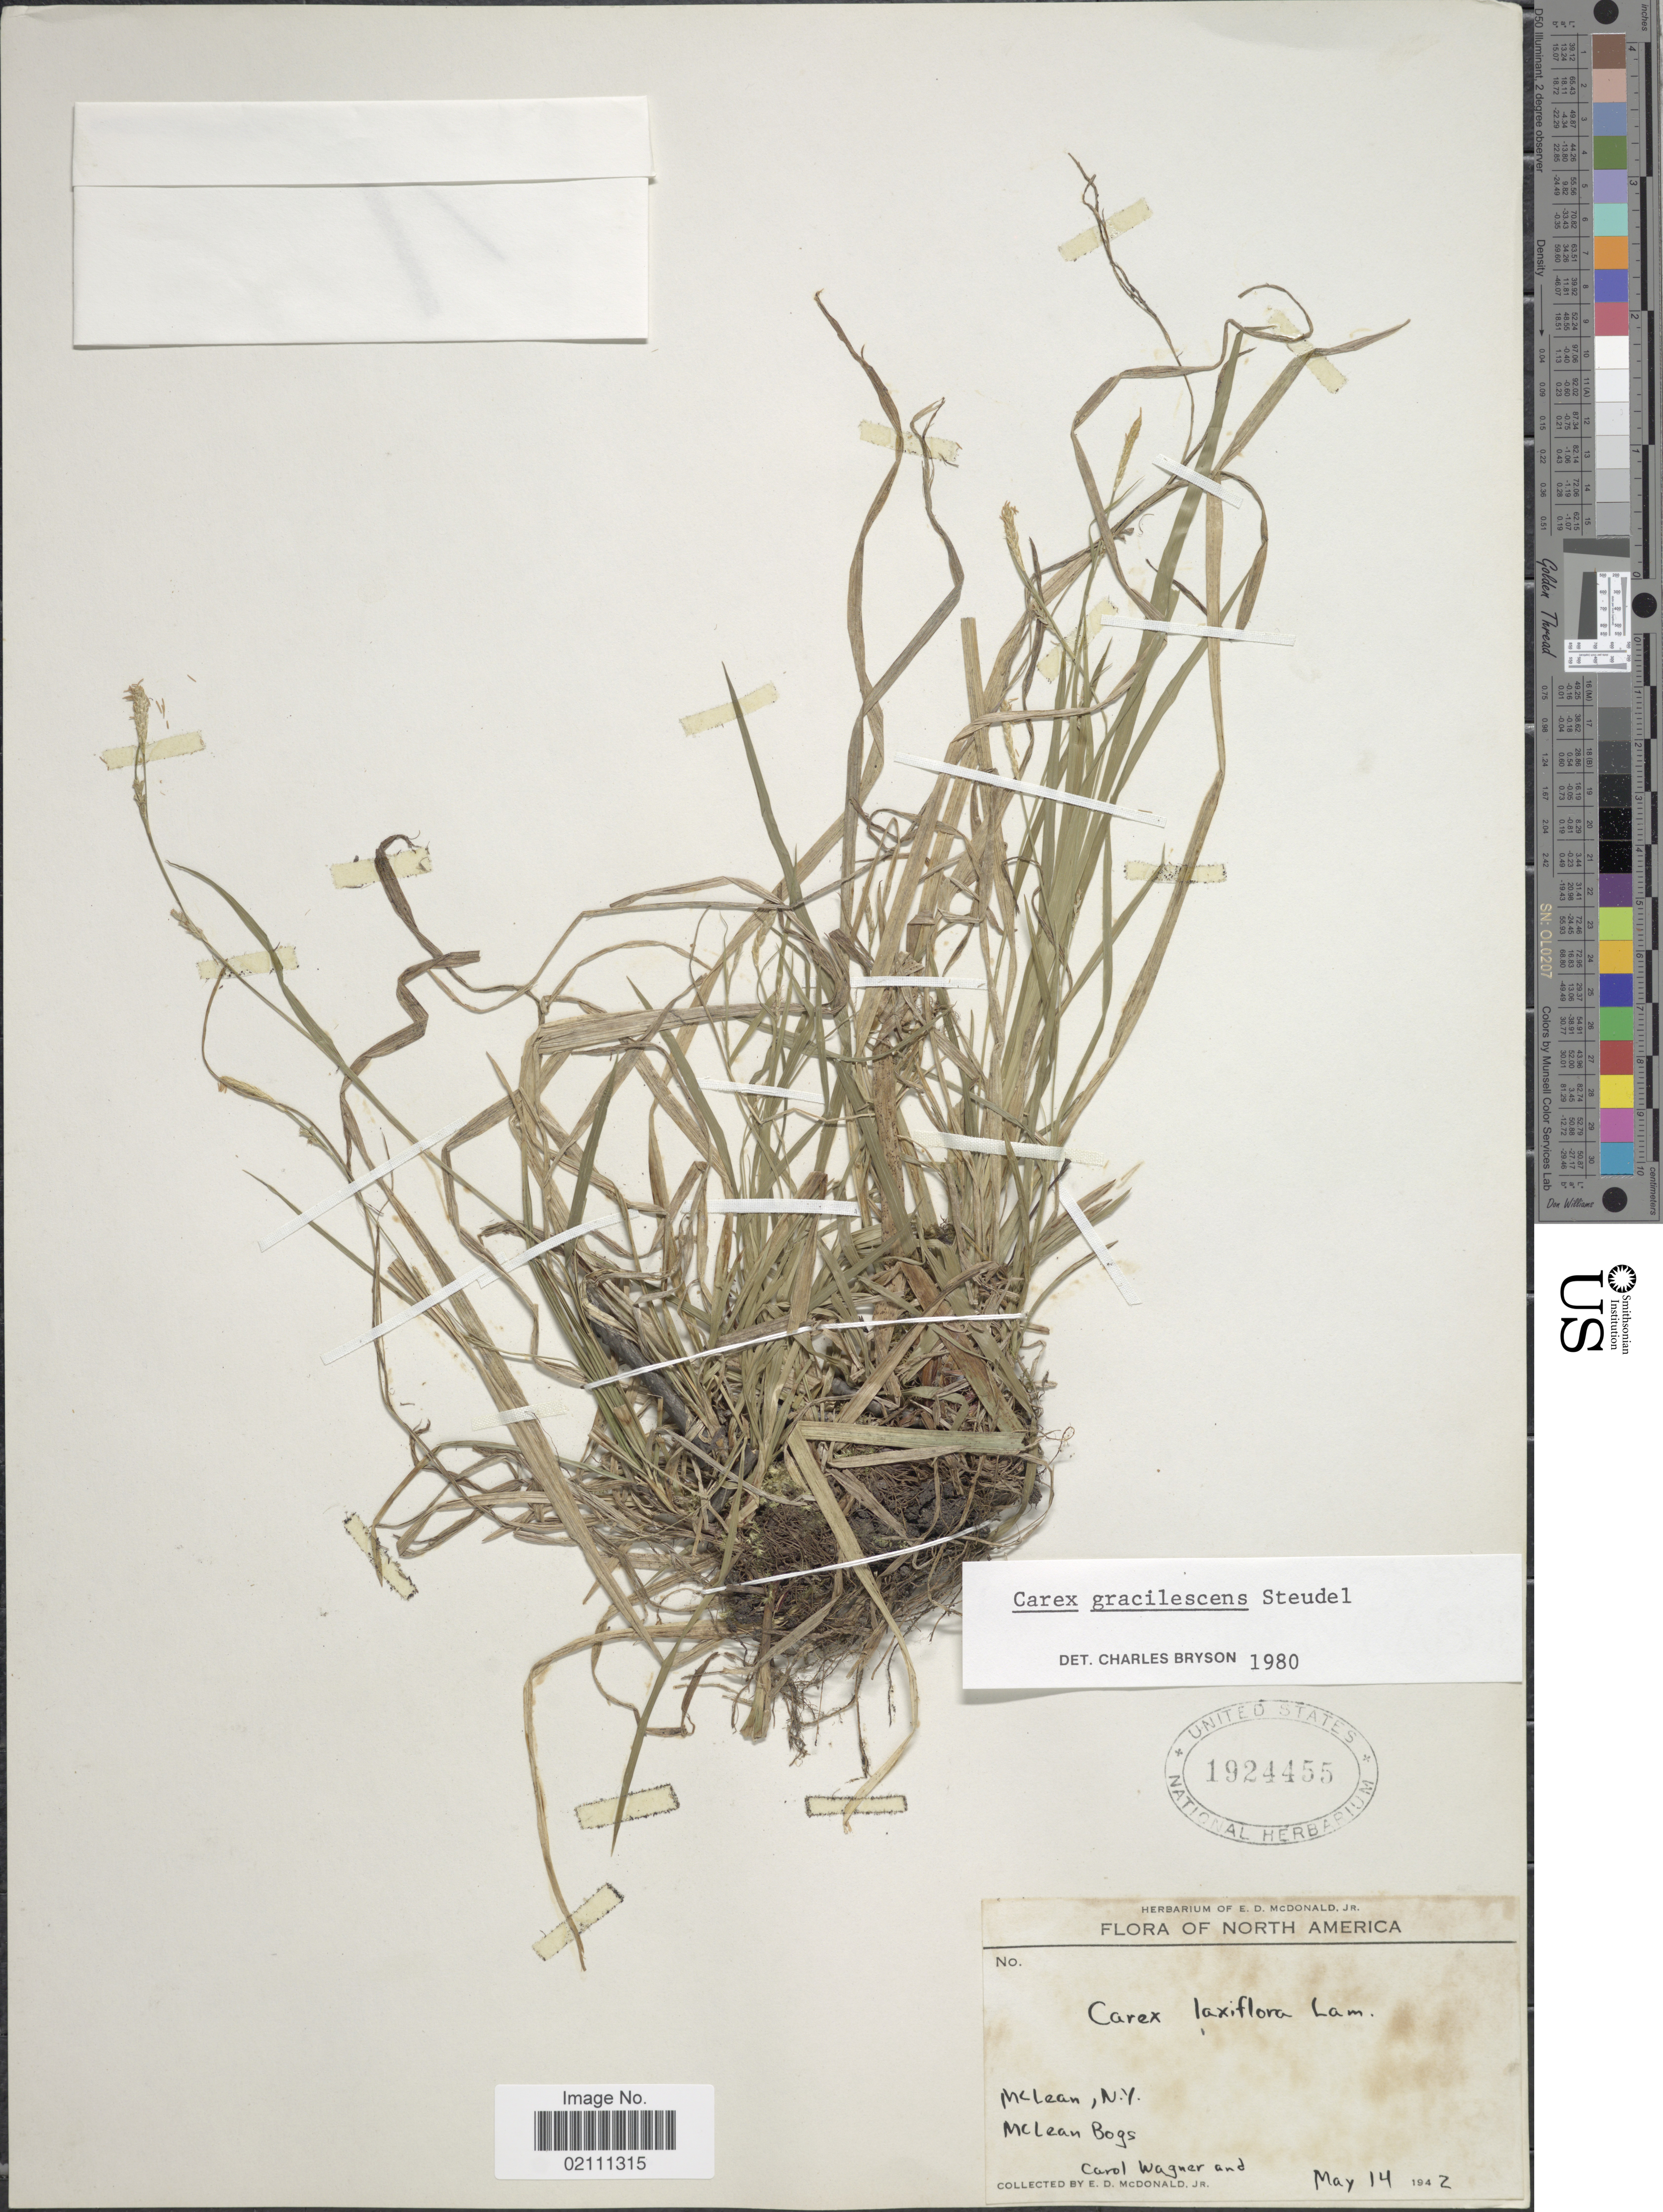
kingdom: Plantae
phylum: Tracheophyta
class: Liliopsida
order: Poales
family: Cyperaceae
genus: Carex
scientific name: Carex gracilescens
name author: Steud.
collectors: C. Wagner & E. D. McDonald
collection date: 1942-05-14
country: United States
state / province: New York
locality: McLean, McLean Bogs.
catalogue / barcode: US 1924455